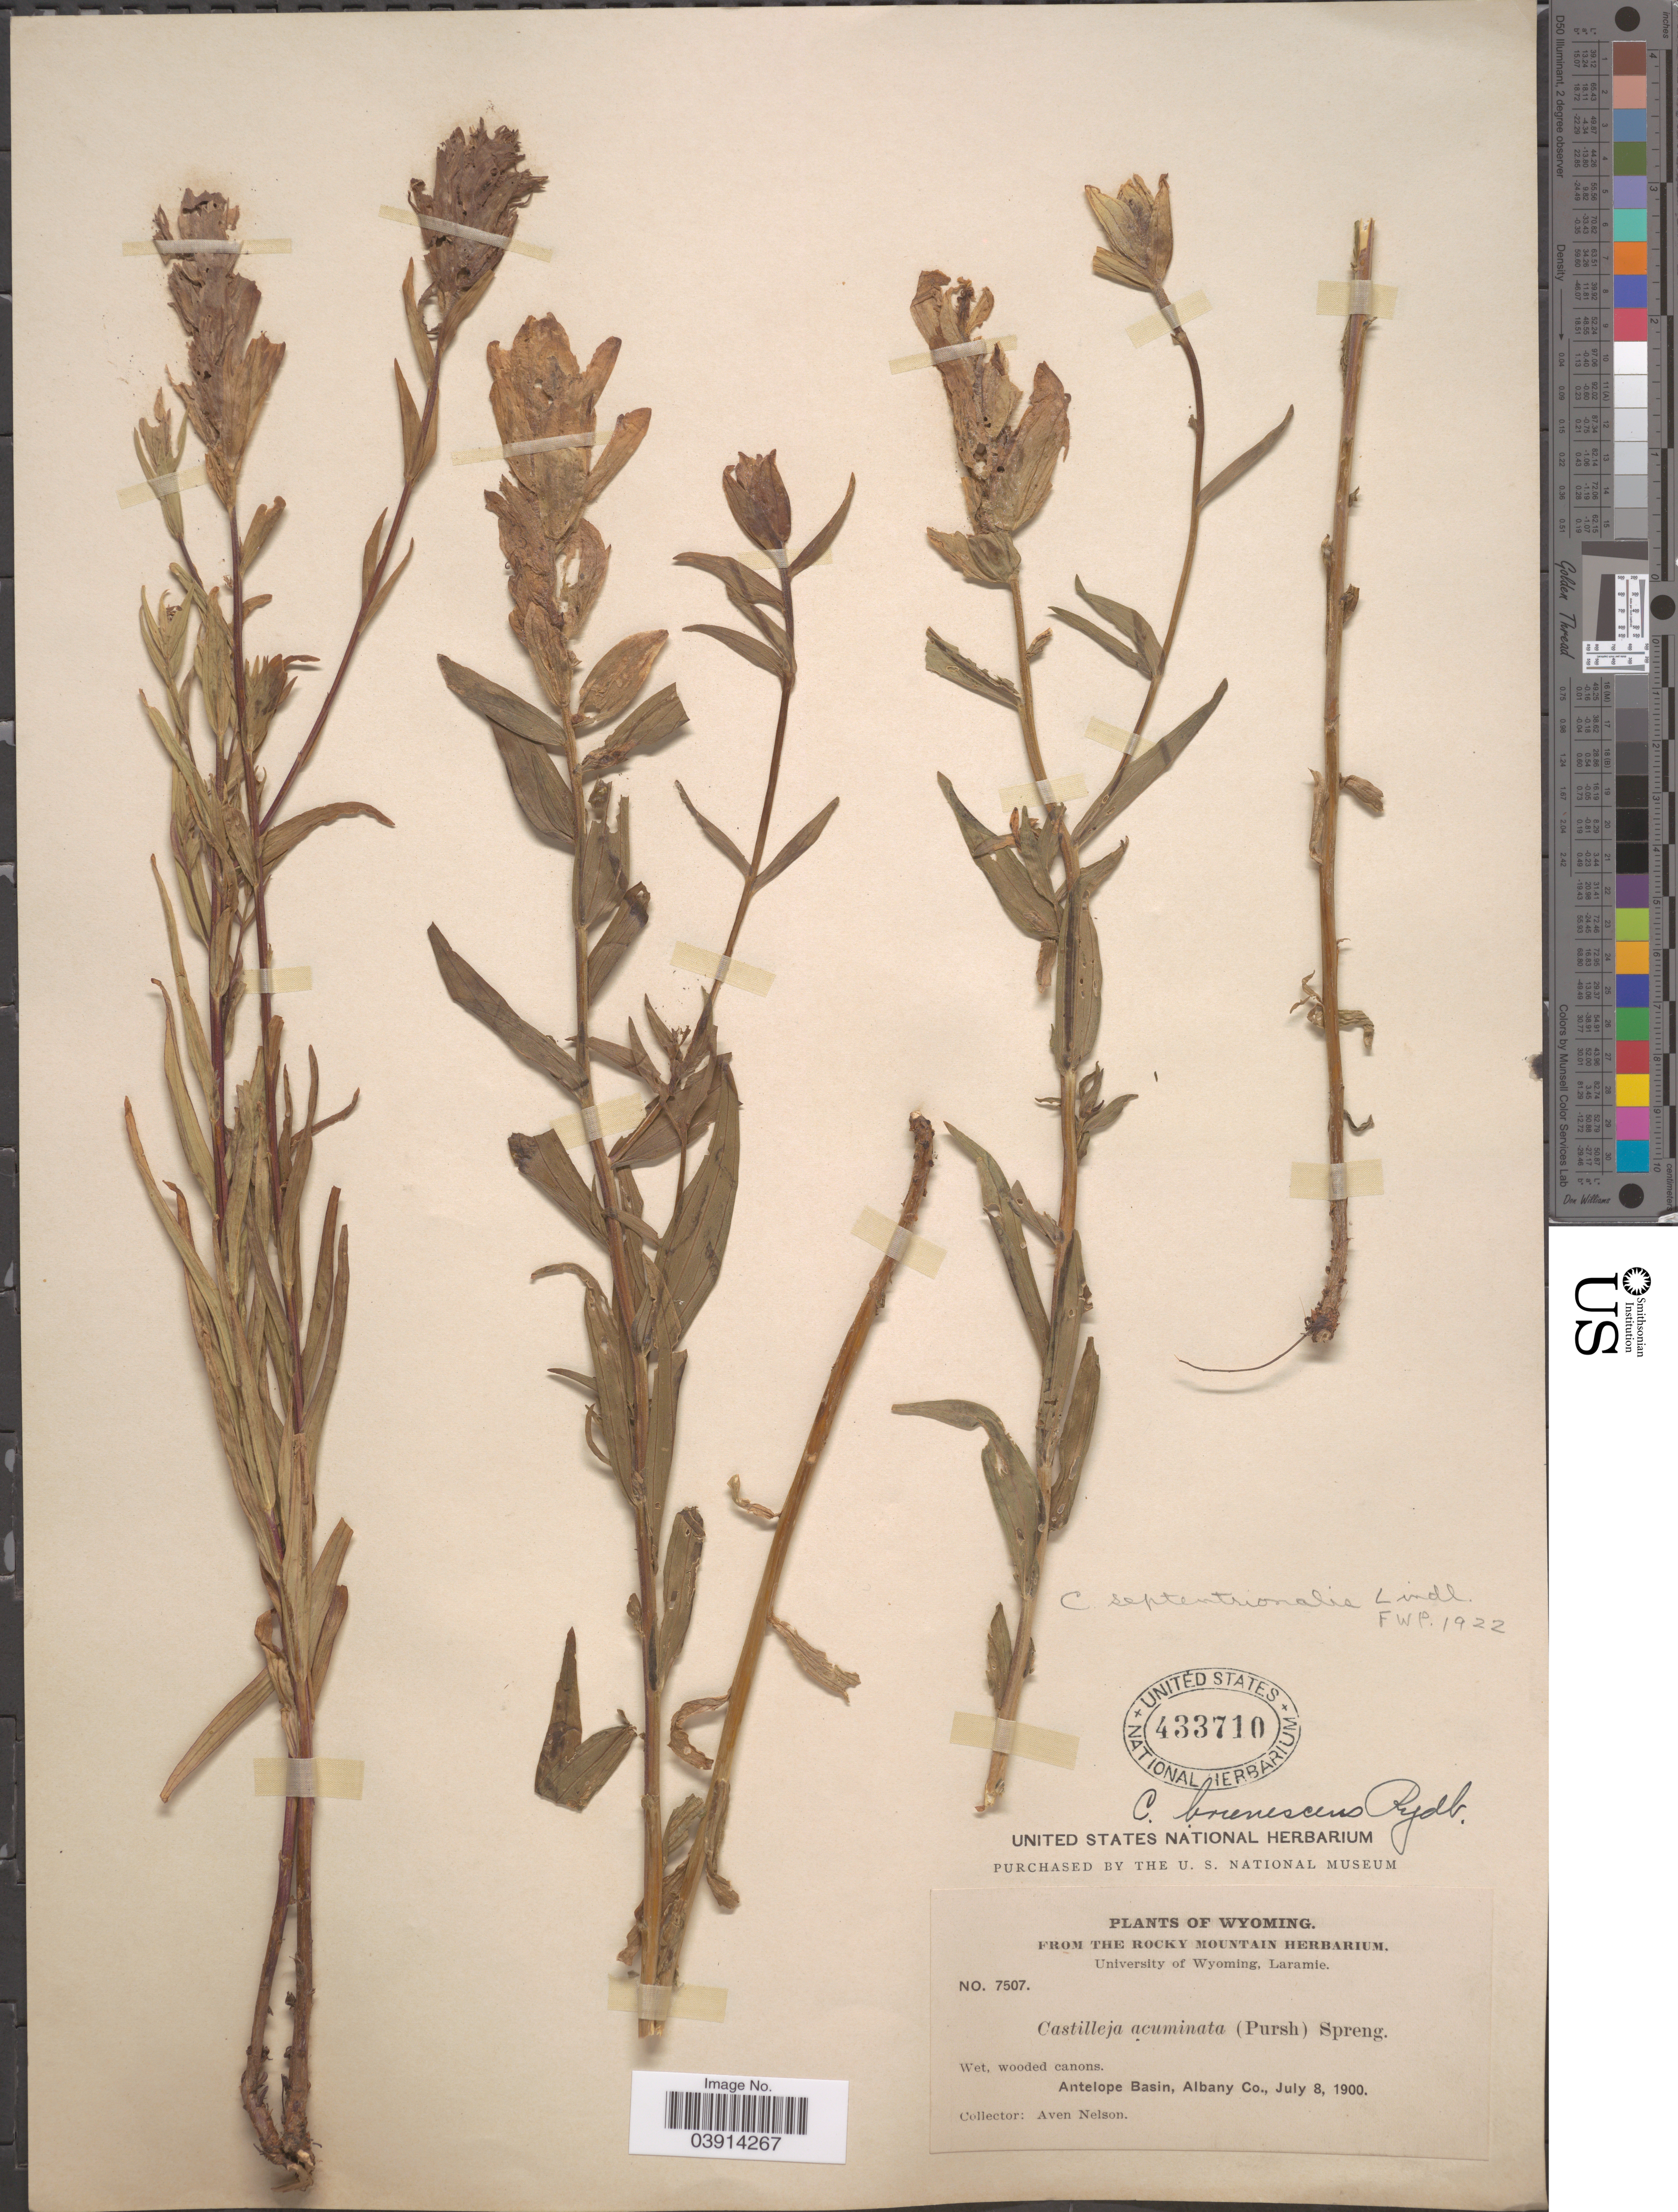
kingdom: Plantae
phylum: Tracheophyta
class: Magnoliopsida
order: Lamiales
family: Orobanchaceae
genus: Castilleja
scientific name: Castilleja septentrionalis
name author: Lindl.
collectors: A. Nelson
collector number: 7507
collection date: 1900-07-08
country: United States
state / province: Wyoming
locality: Antelope Basin, Albany Co.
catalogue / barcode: US 433710